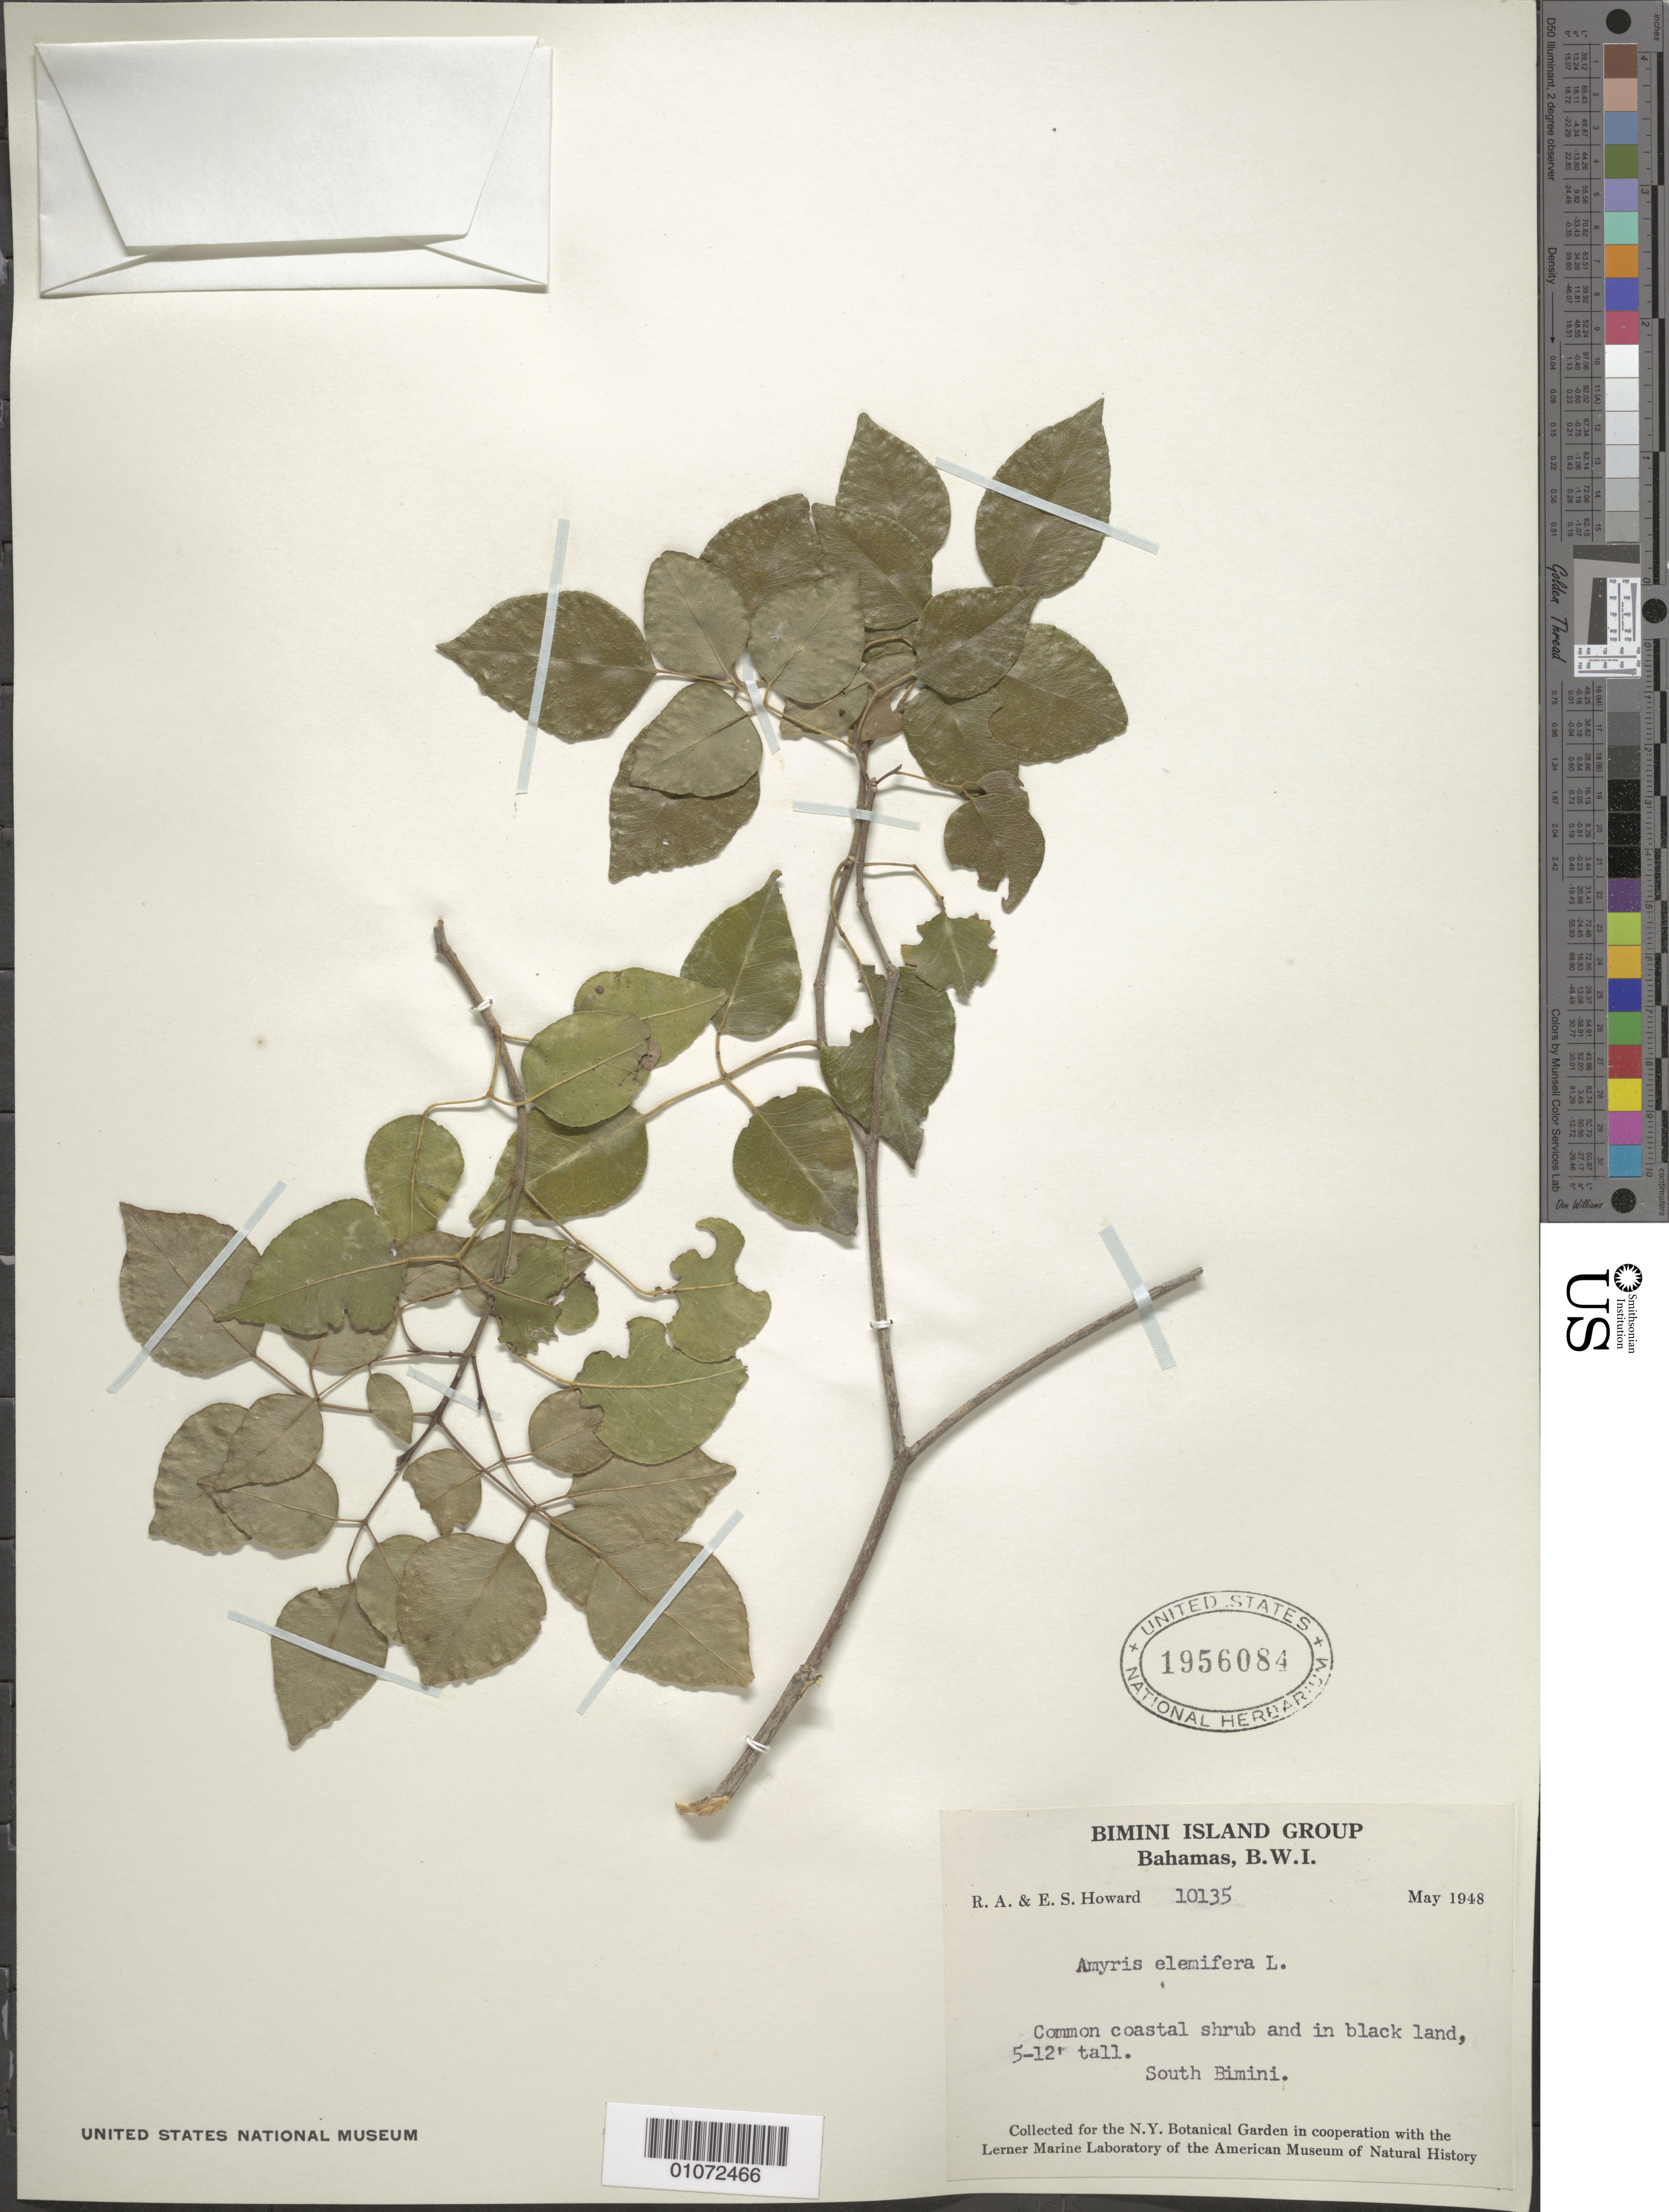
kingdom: Plantae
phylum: Tracheophyta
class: Magnoliopsida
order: Sapindales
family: Rutaceae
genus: Amyris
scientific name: Amyris elemifera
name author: L.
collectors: R. A. Howard & E. S. Howard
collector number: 10135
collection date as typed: May 1948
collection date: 1948-05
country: Bahamas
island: South Bimini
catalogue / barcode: US 1956084